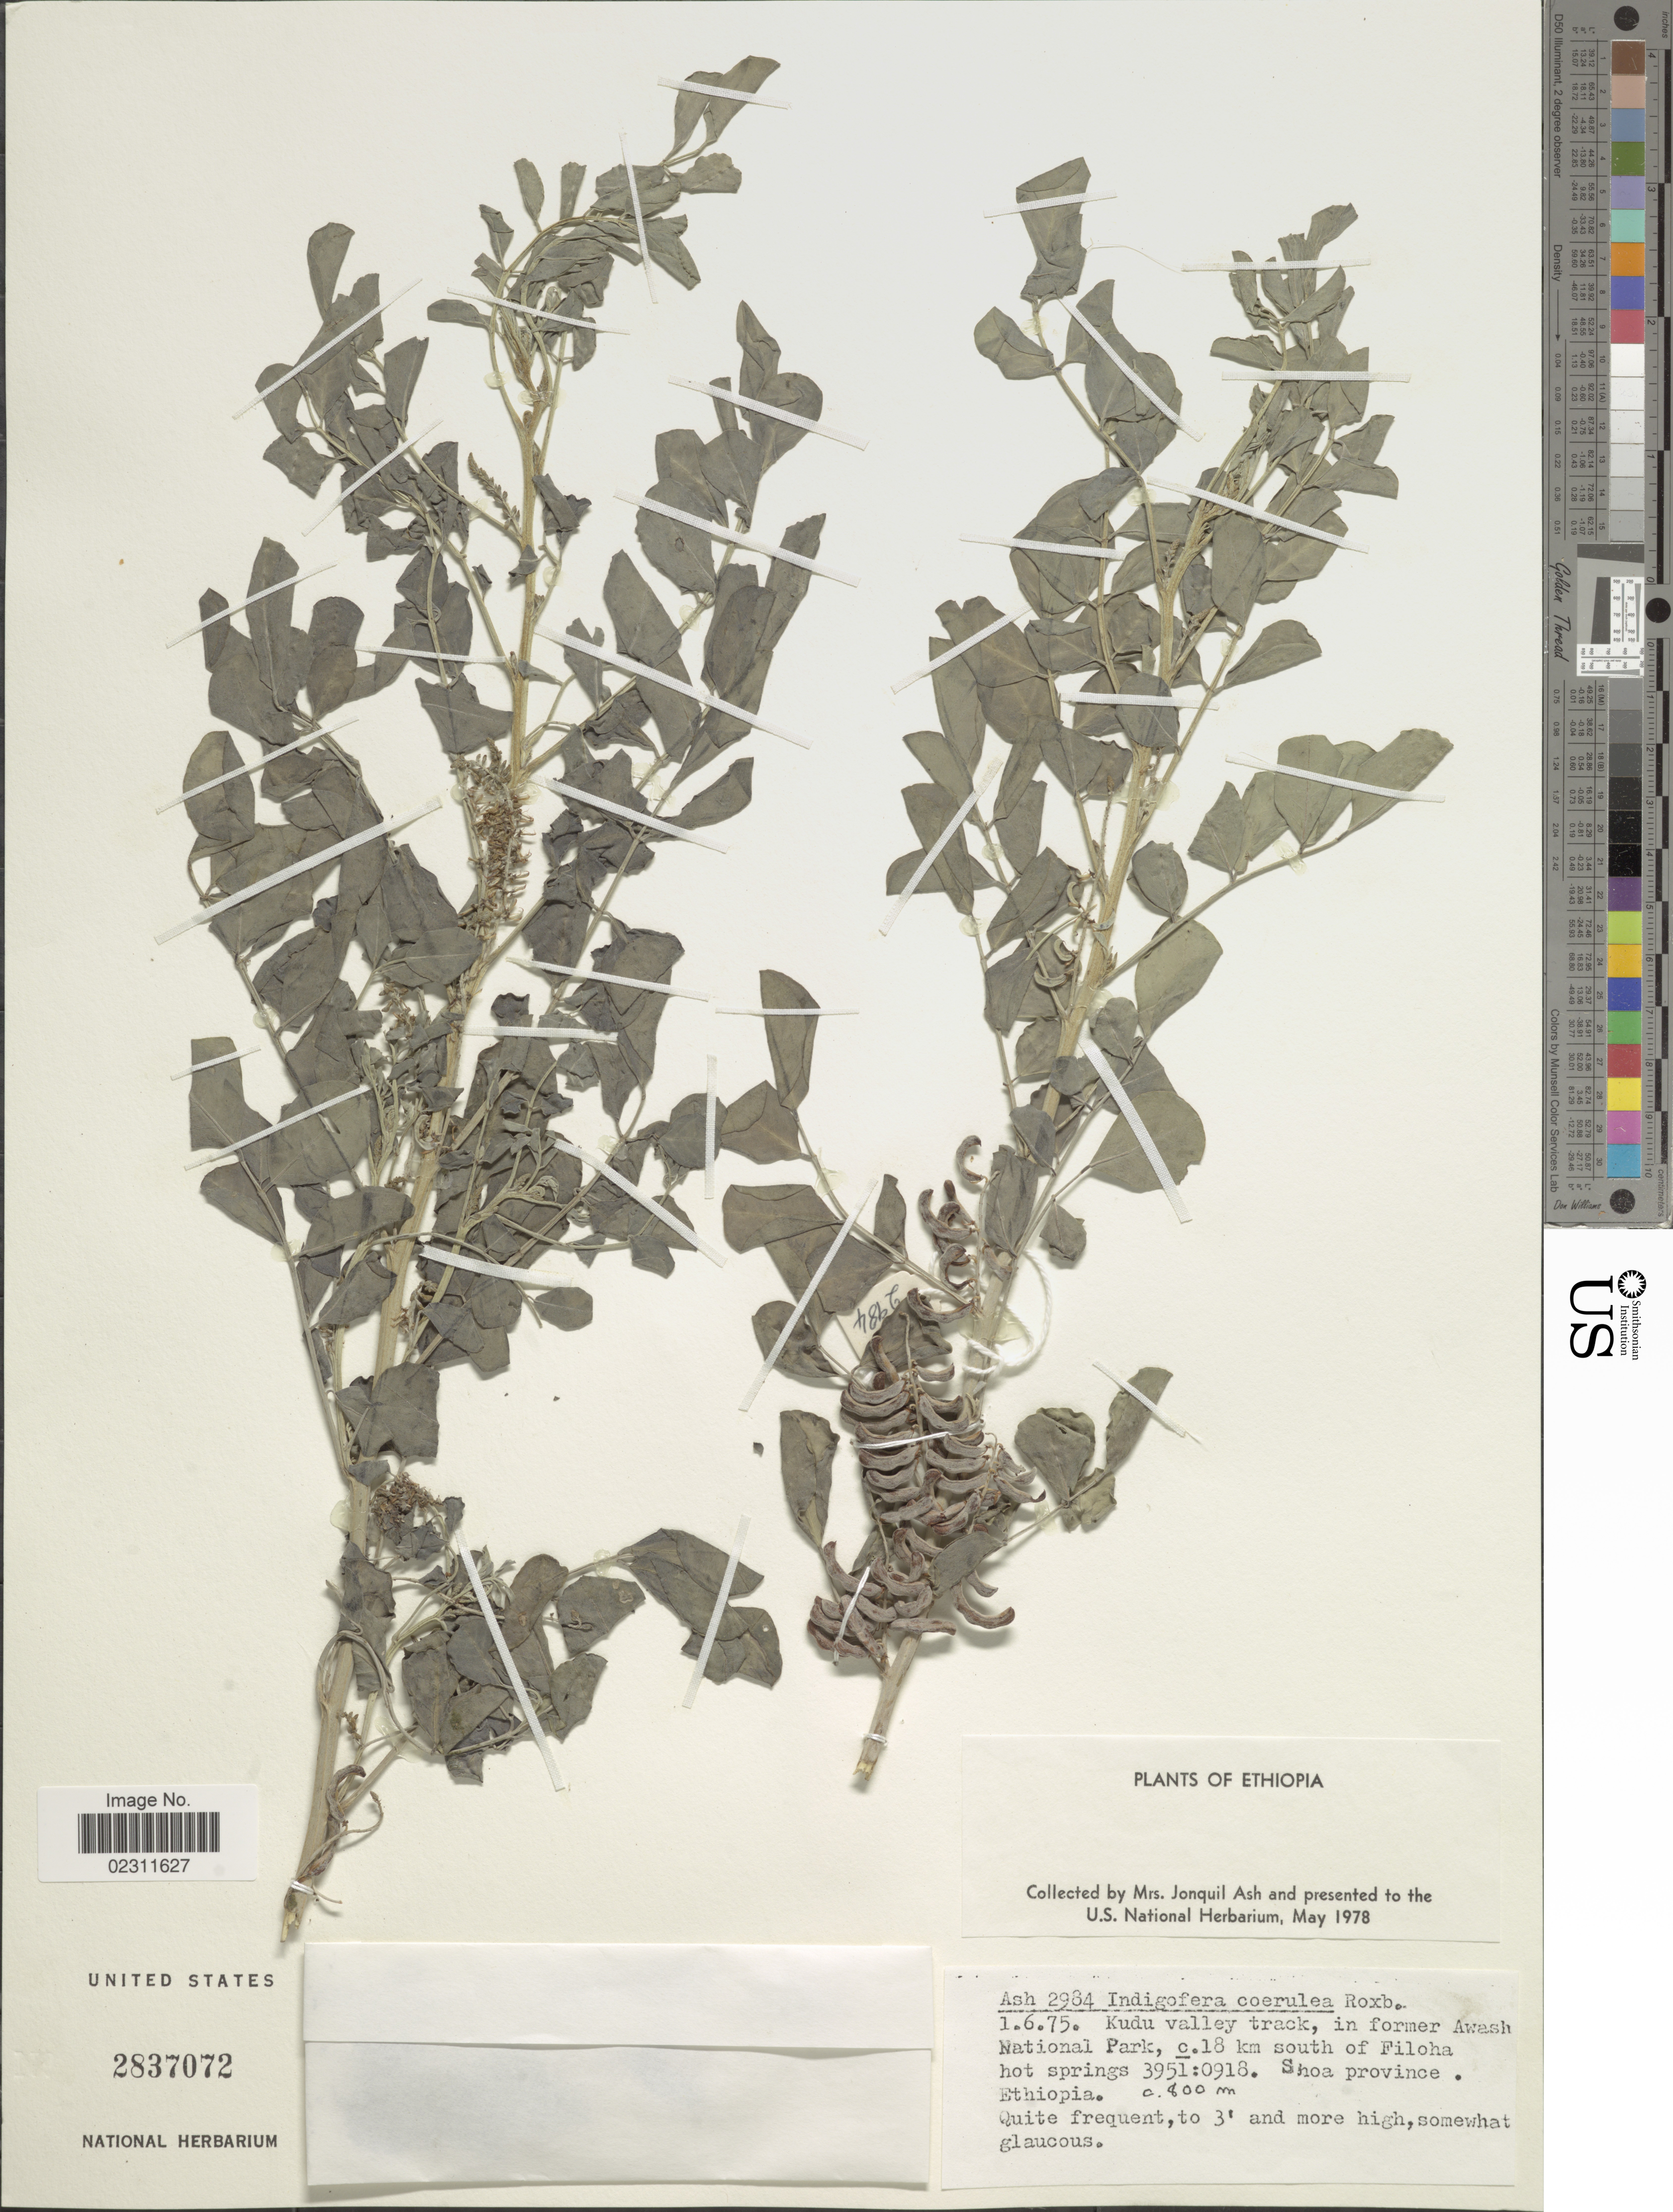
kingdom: Plantae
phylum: Tracheophyta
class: Magnoliopsida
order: Fabales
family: Fabaceae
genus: Indigofera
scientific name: Indigofera coerulea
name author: Roxb.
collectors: J. Ash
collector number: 2984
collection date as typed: Transcribed d/m/y: 1/6/75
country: Ethiopia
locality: Kudu valley track, in former Awash National Park, c. 18 km south of Filoha hot springs, Shoa Province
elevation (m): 800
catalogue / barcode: US 2837072